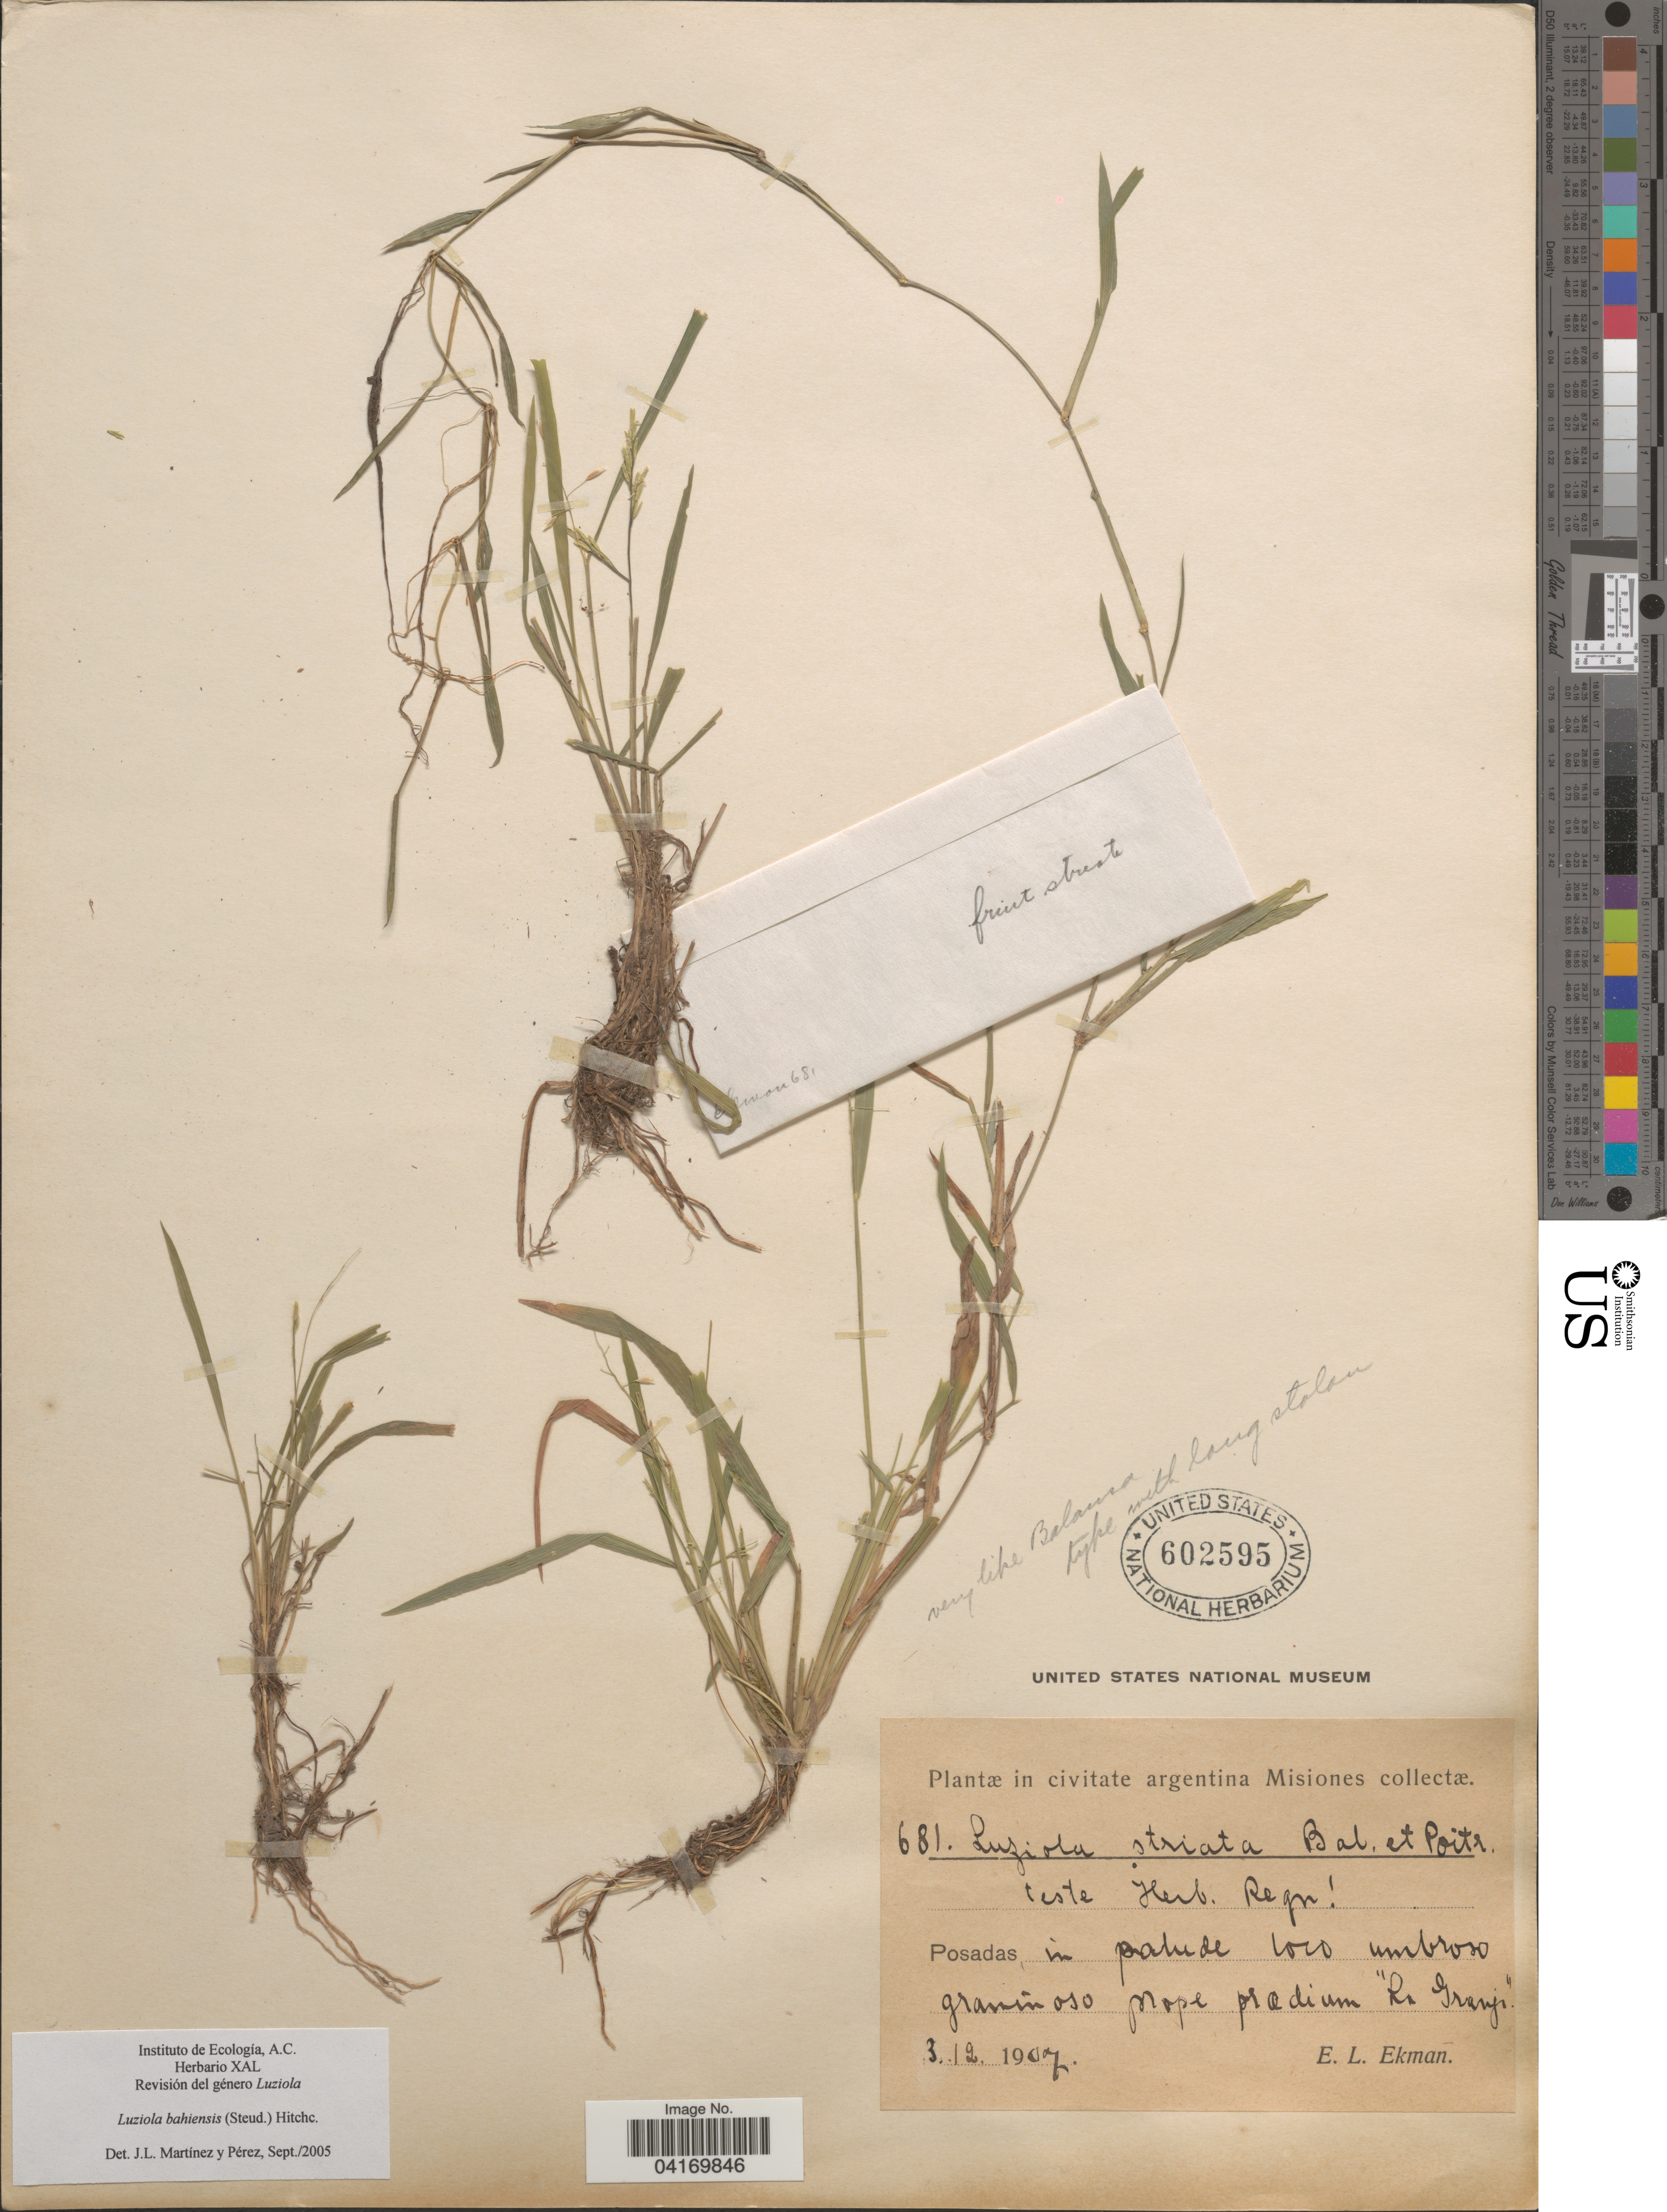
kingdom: Plantae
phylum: Tracheophyta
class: Liliopsida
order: Poales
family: Poaceae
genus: Luziola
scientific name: Luziola bahiensis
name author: (Steud.) Hitchc.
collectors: E. L. Ekman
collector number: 681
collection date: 1907-12-03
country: Argentina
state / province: Misiones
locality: Posadas in palude loco umbroso graminoso porpe pradium "La Granja".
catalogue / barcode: US 602595